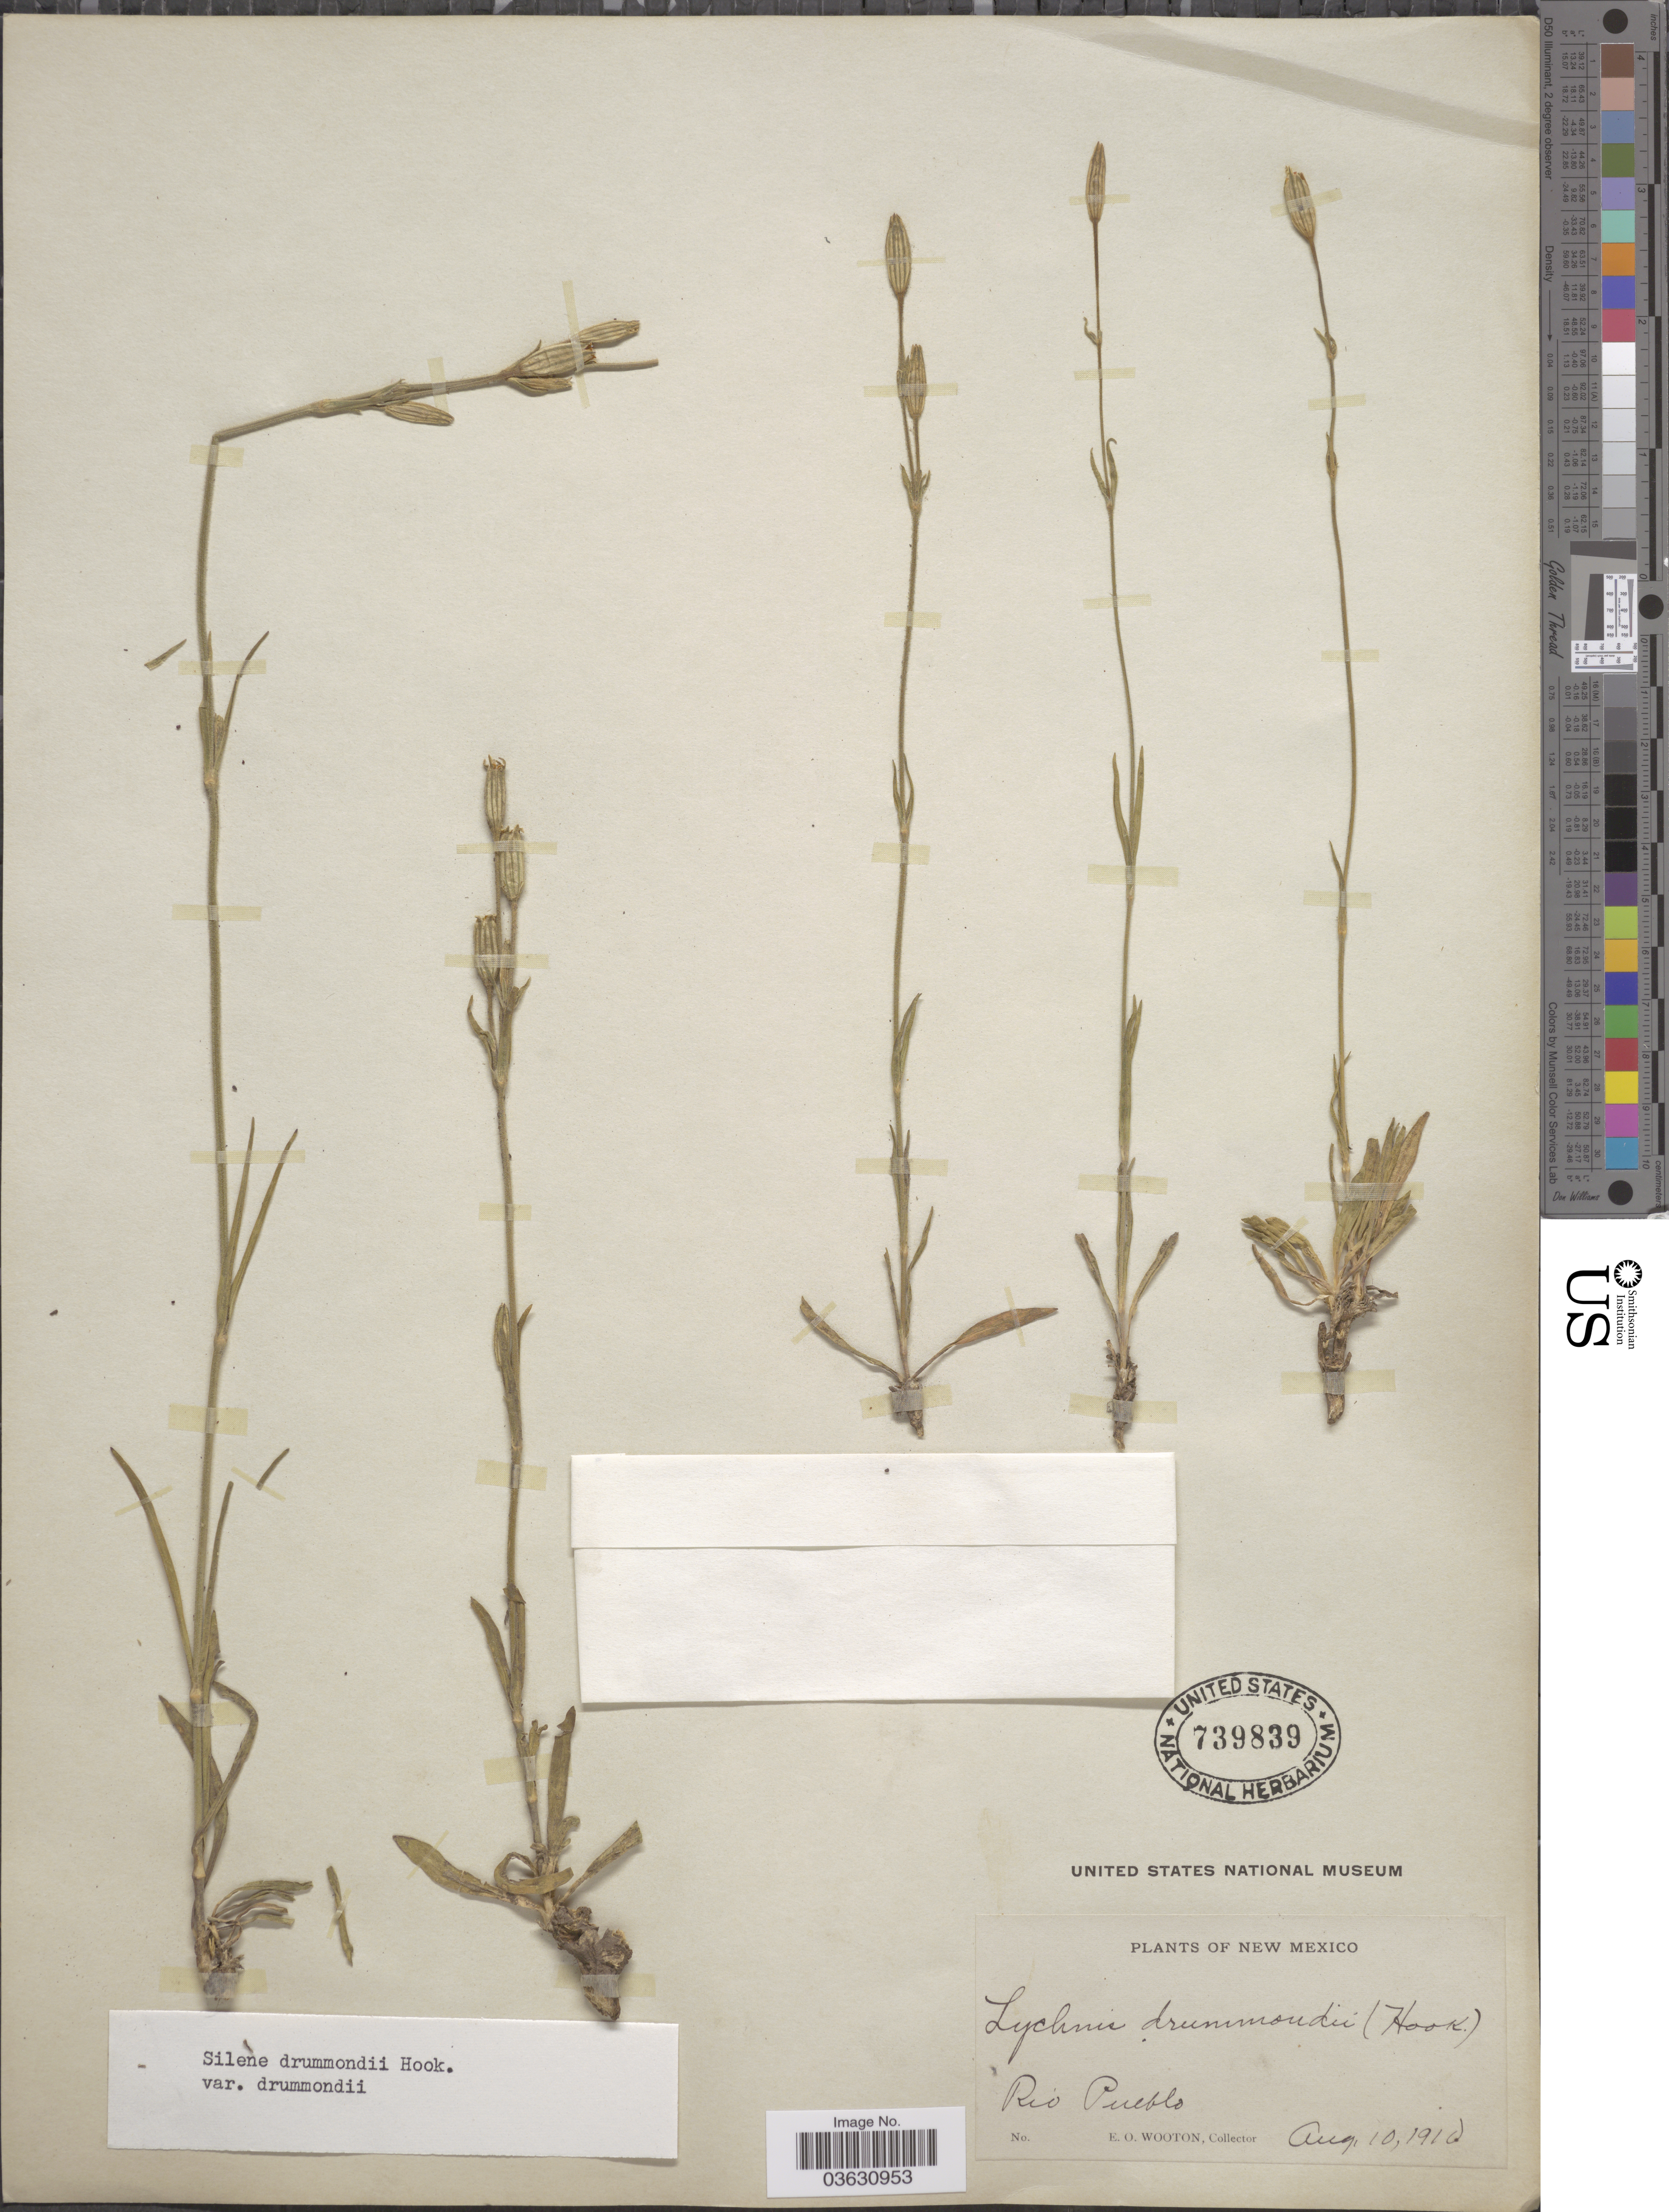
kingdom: Plantae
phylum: Tracheophyta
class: Magnoliopsida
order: Caryophyllales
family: Caryophyllaceae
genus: Silene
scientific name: Silene drummondii var. drummondii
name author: Hook.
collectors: E. O. Wooton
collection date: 1910-08-10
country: United States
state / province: New Mexico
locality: Rio Pueblo.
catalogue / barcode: US 739839